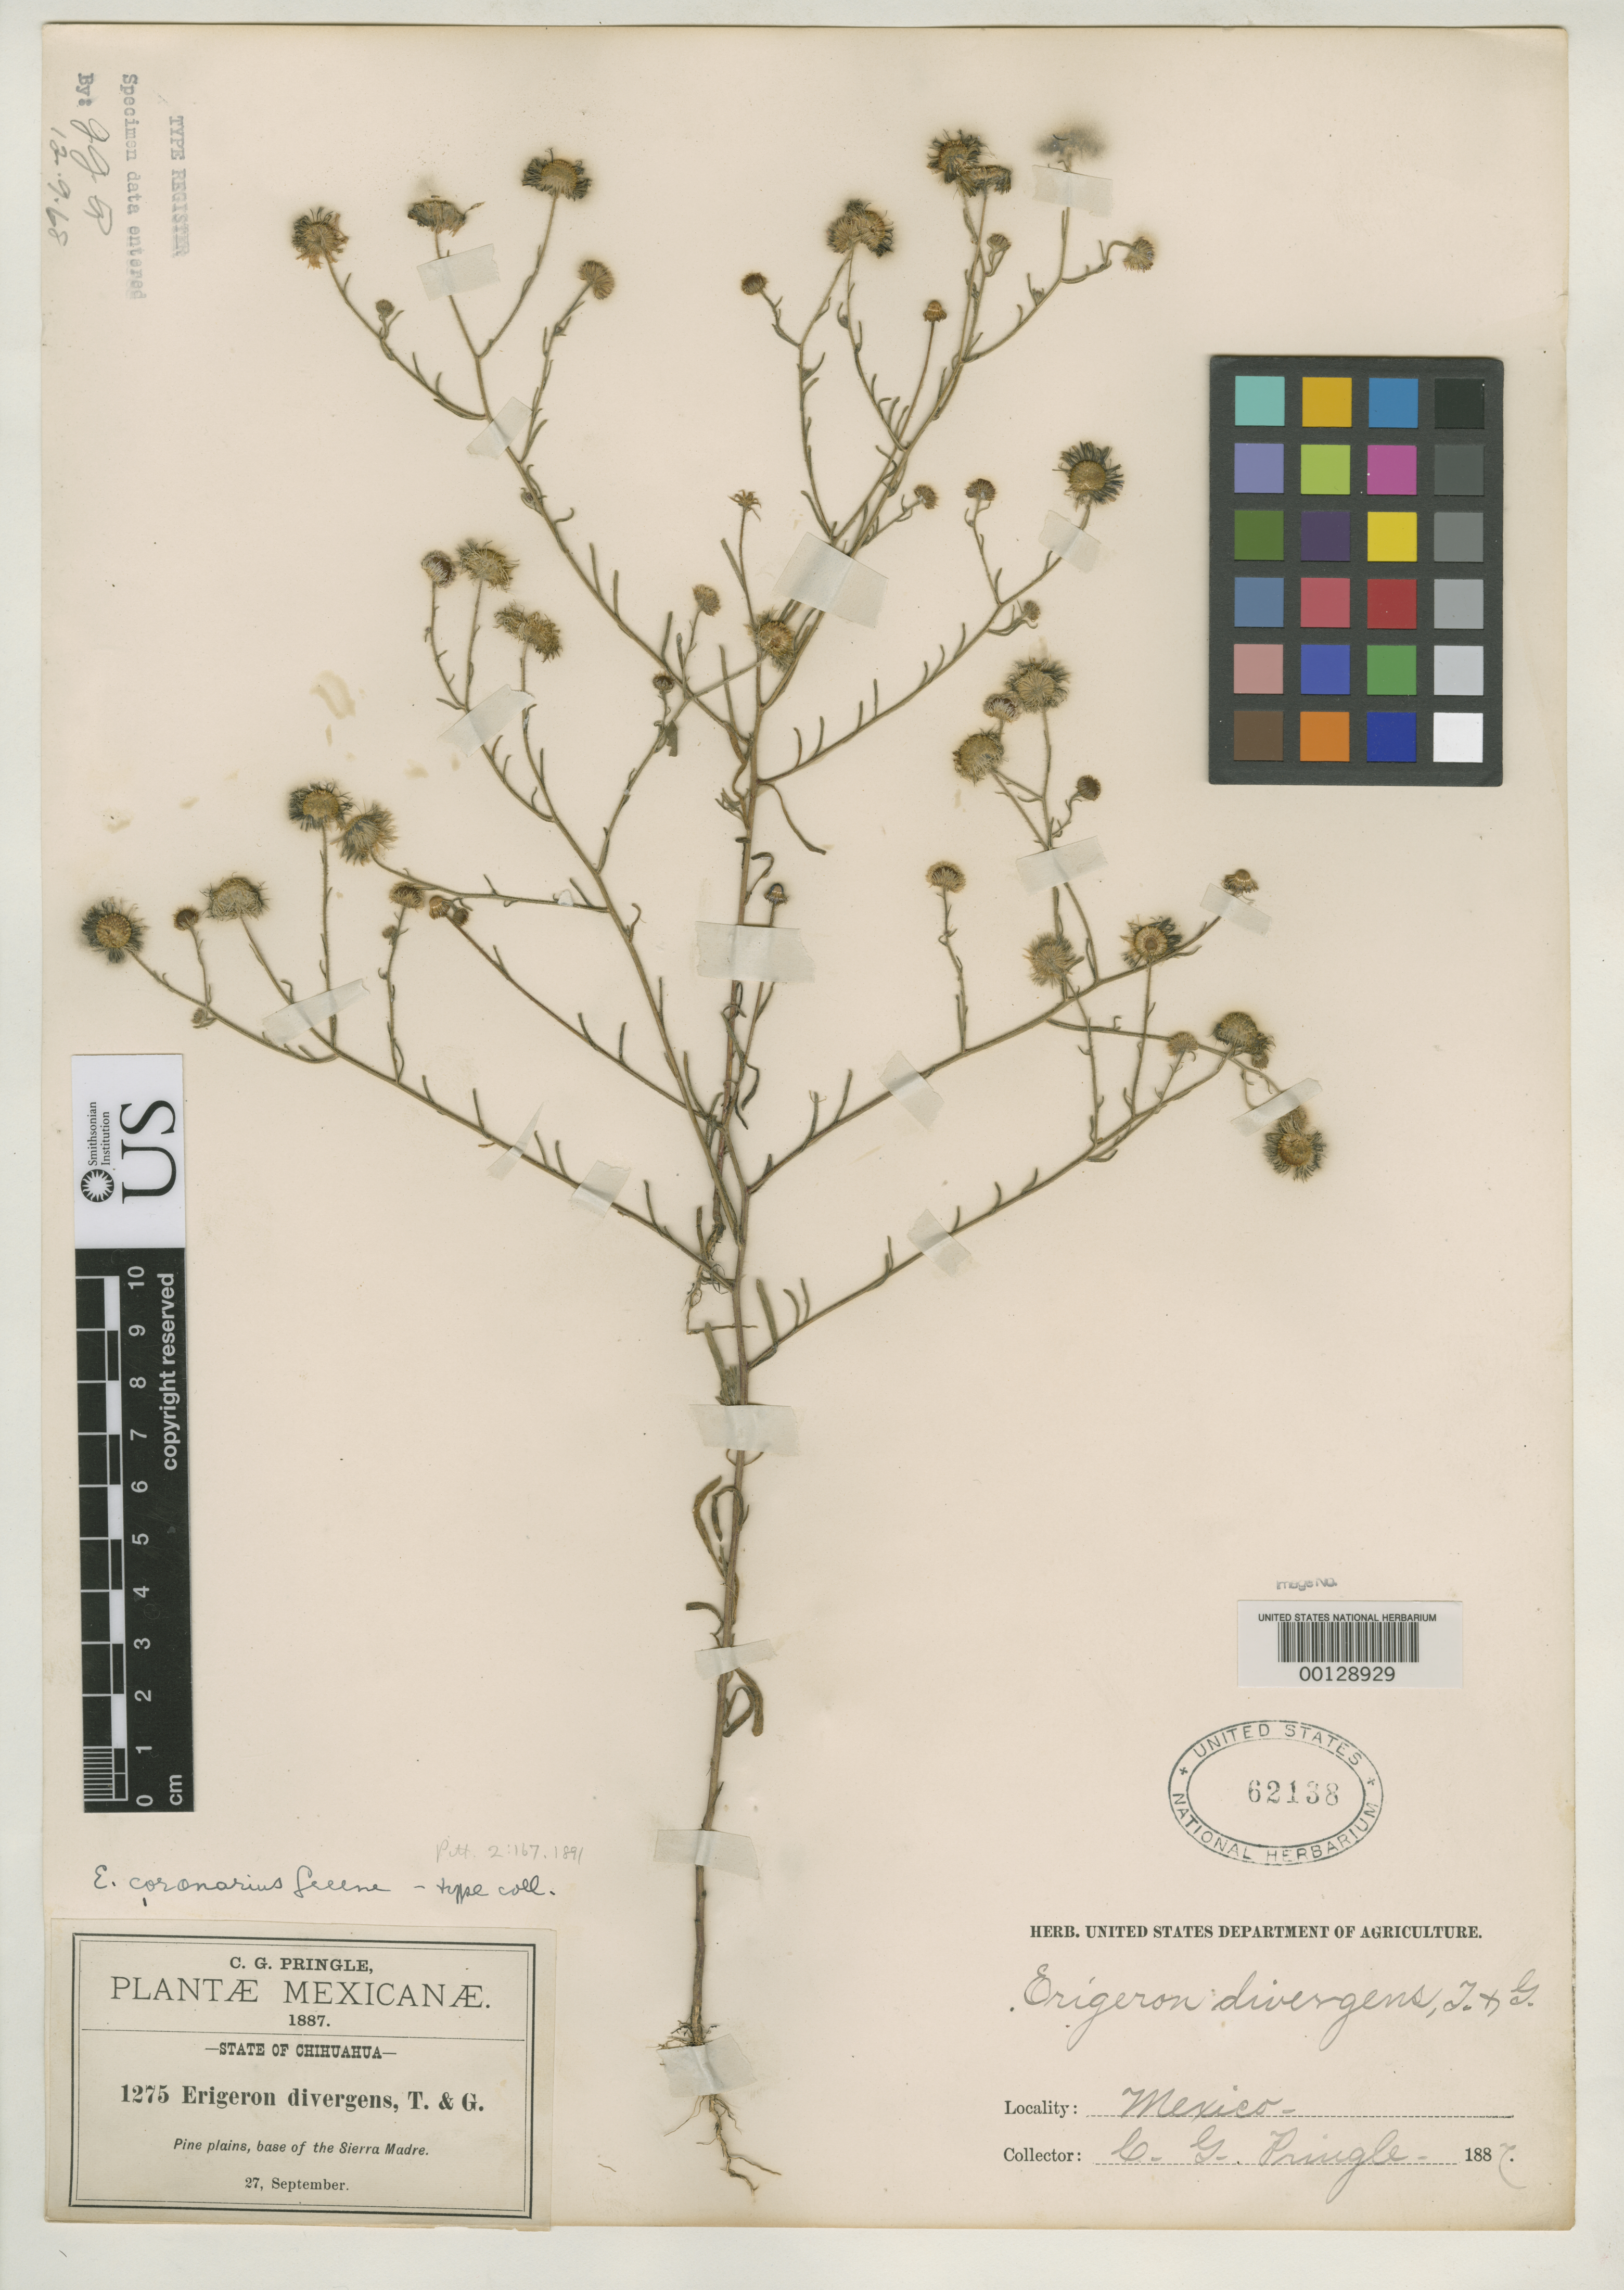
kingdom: Plantae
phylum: Tracheophyta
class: Magnoliopsida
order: Asterales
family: Asteraceae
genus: Erigeron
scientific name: Erigeron coronarius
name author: Greene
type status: Isotype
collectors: C. G. Pringle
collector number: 1275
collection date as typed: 27 Sep 1887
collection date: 1887-09-27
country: Mexico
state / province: Chihuahua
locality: Sierra Madre.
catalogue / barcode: US 62138